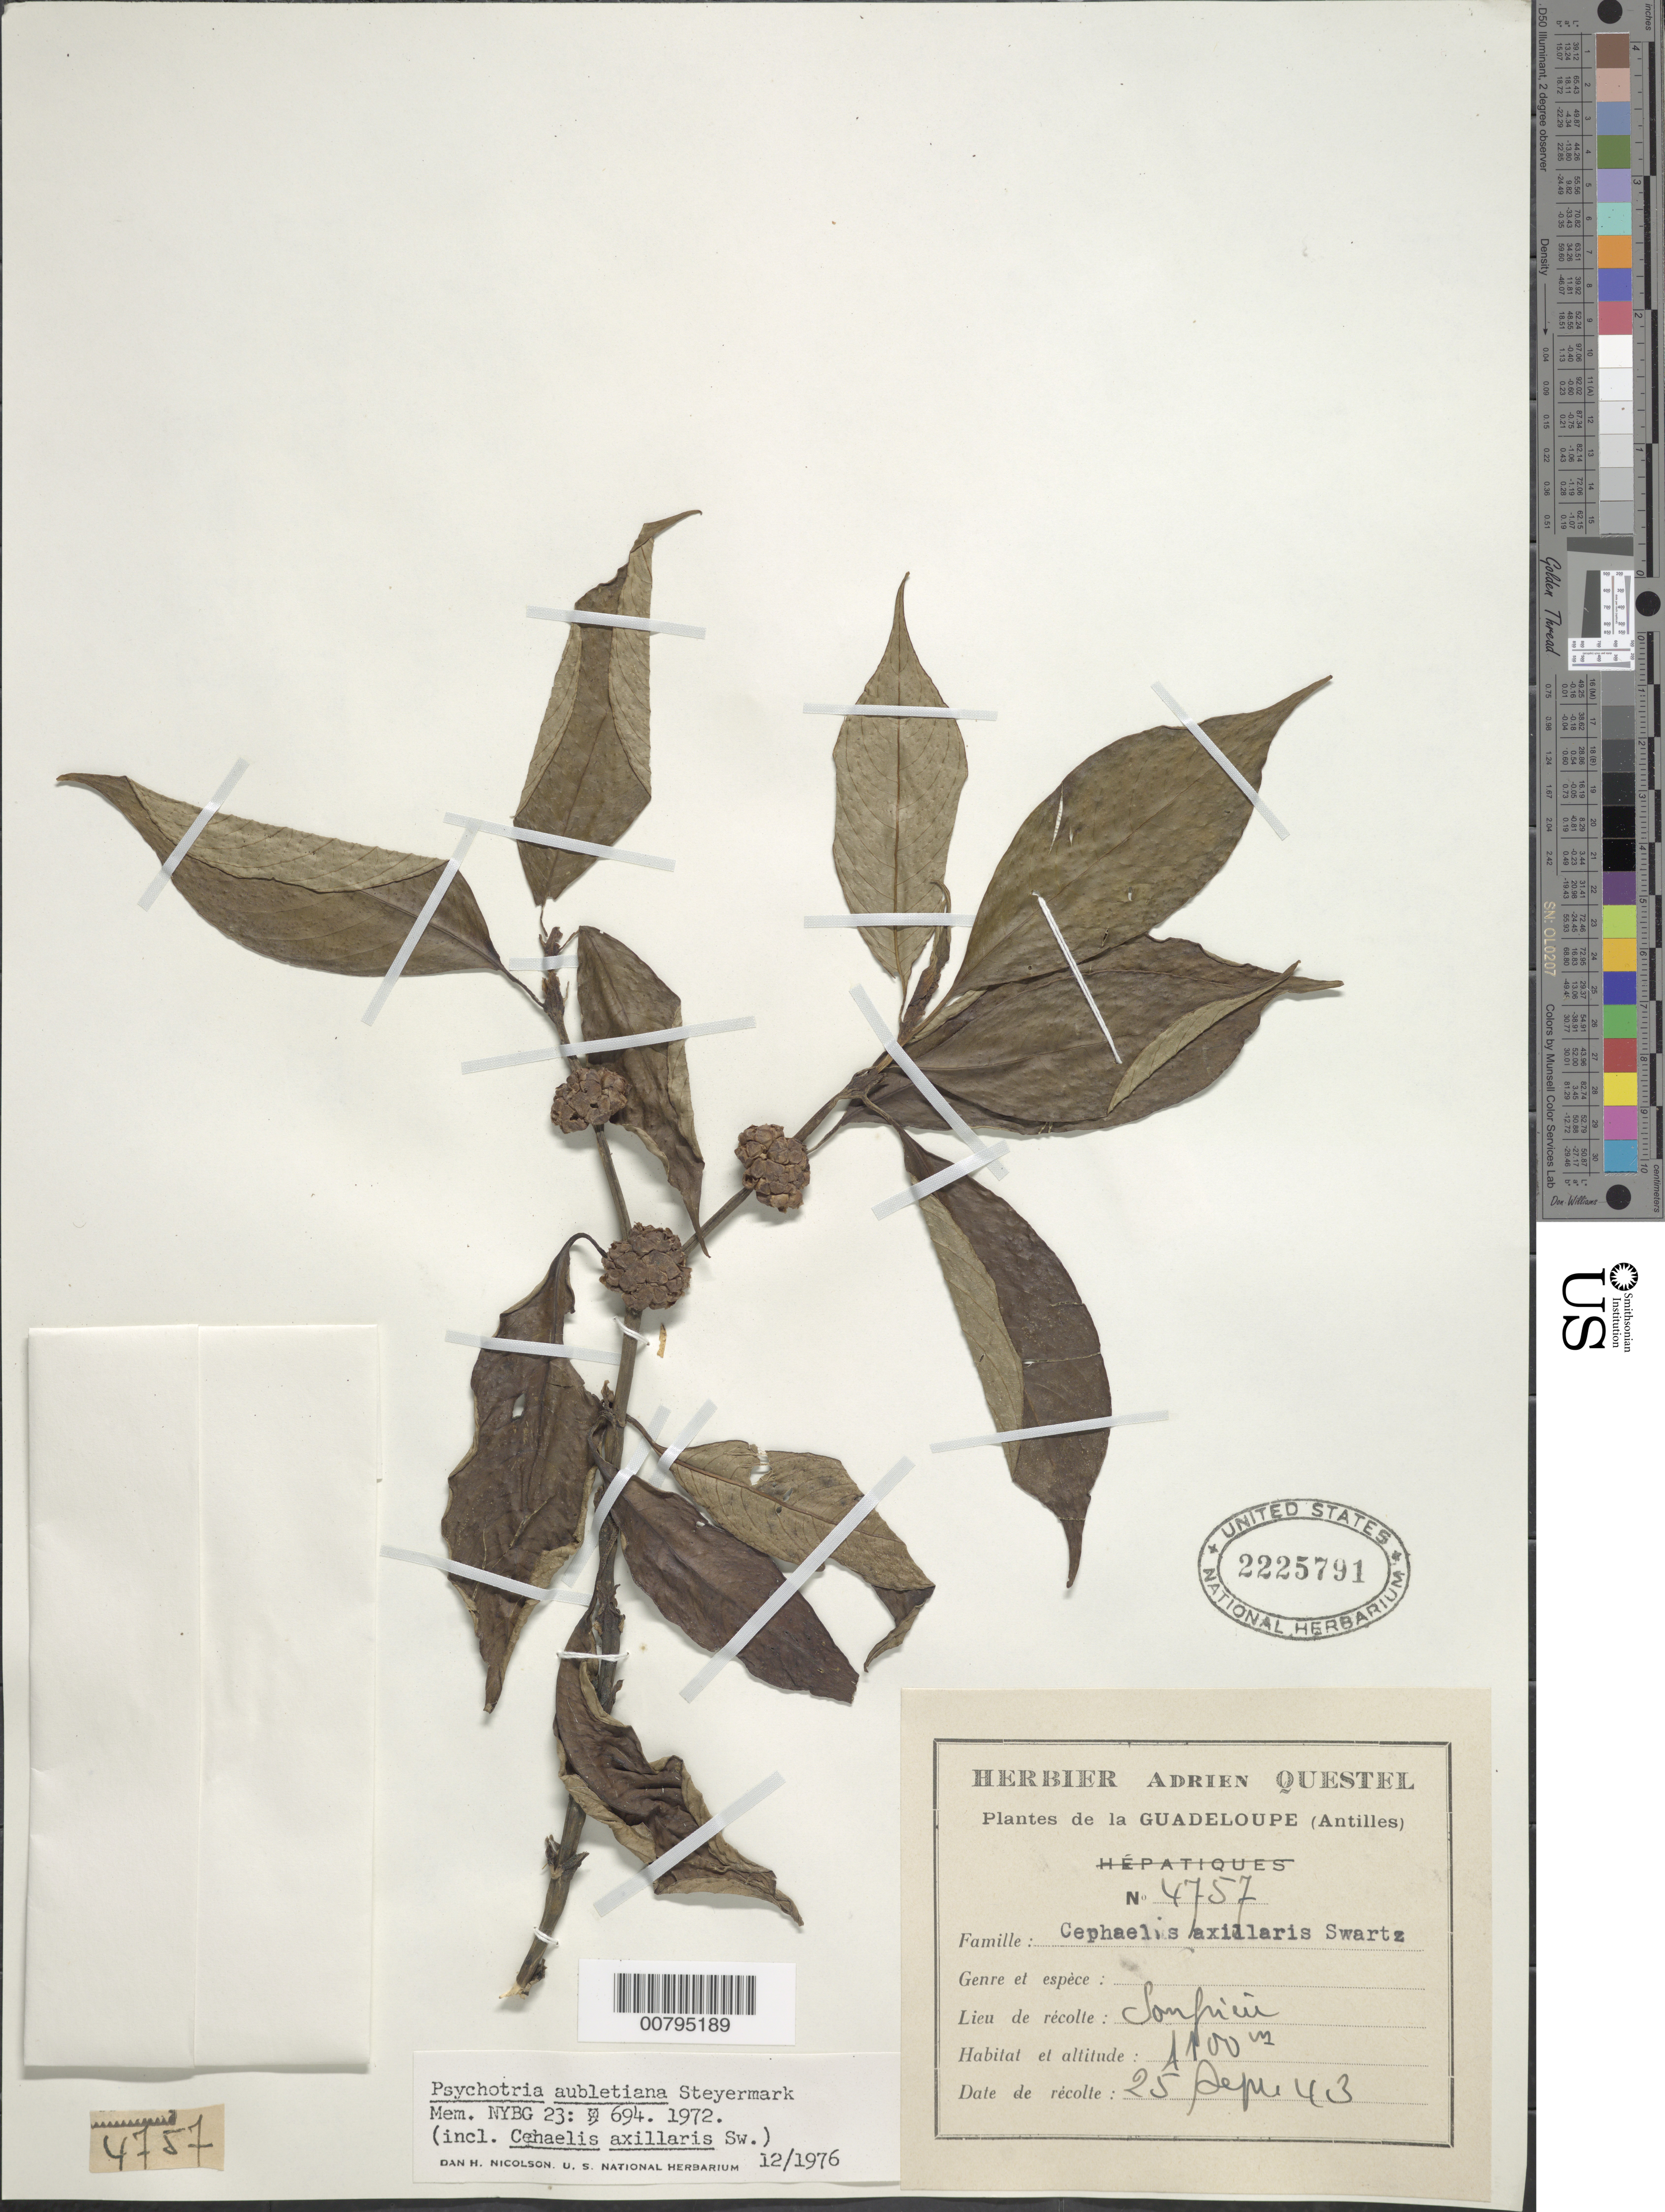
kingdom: Plantae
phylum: Tracheophyta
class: Magnoliopsida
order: Gentianales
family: Rubiaceae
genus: Psychotria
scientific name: Psychotria aubletiana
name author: Steyerm.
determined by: Nicolson, Dan H.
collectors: A. Questel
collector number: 4757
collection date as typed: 25 Sep 1943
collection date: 1943-09-25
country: Guadeloupe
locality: Soufriere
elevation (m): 1100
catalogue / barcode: US 2225791